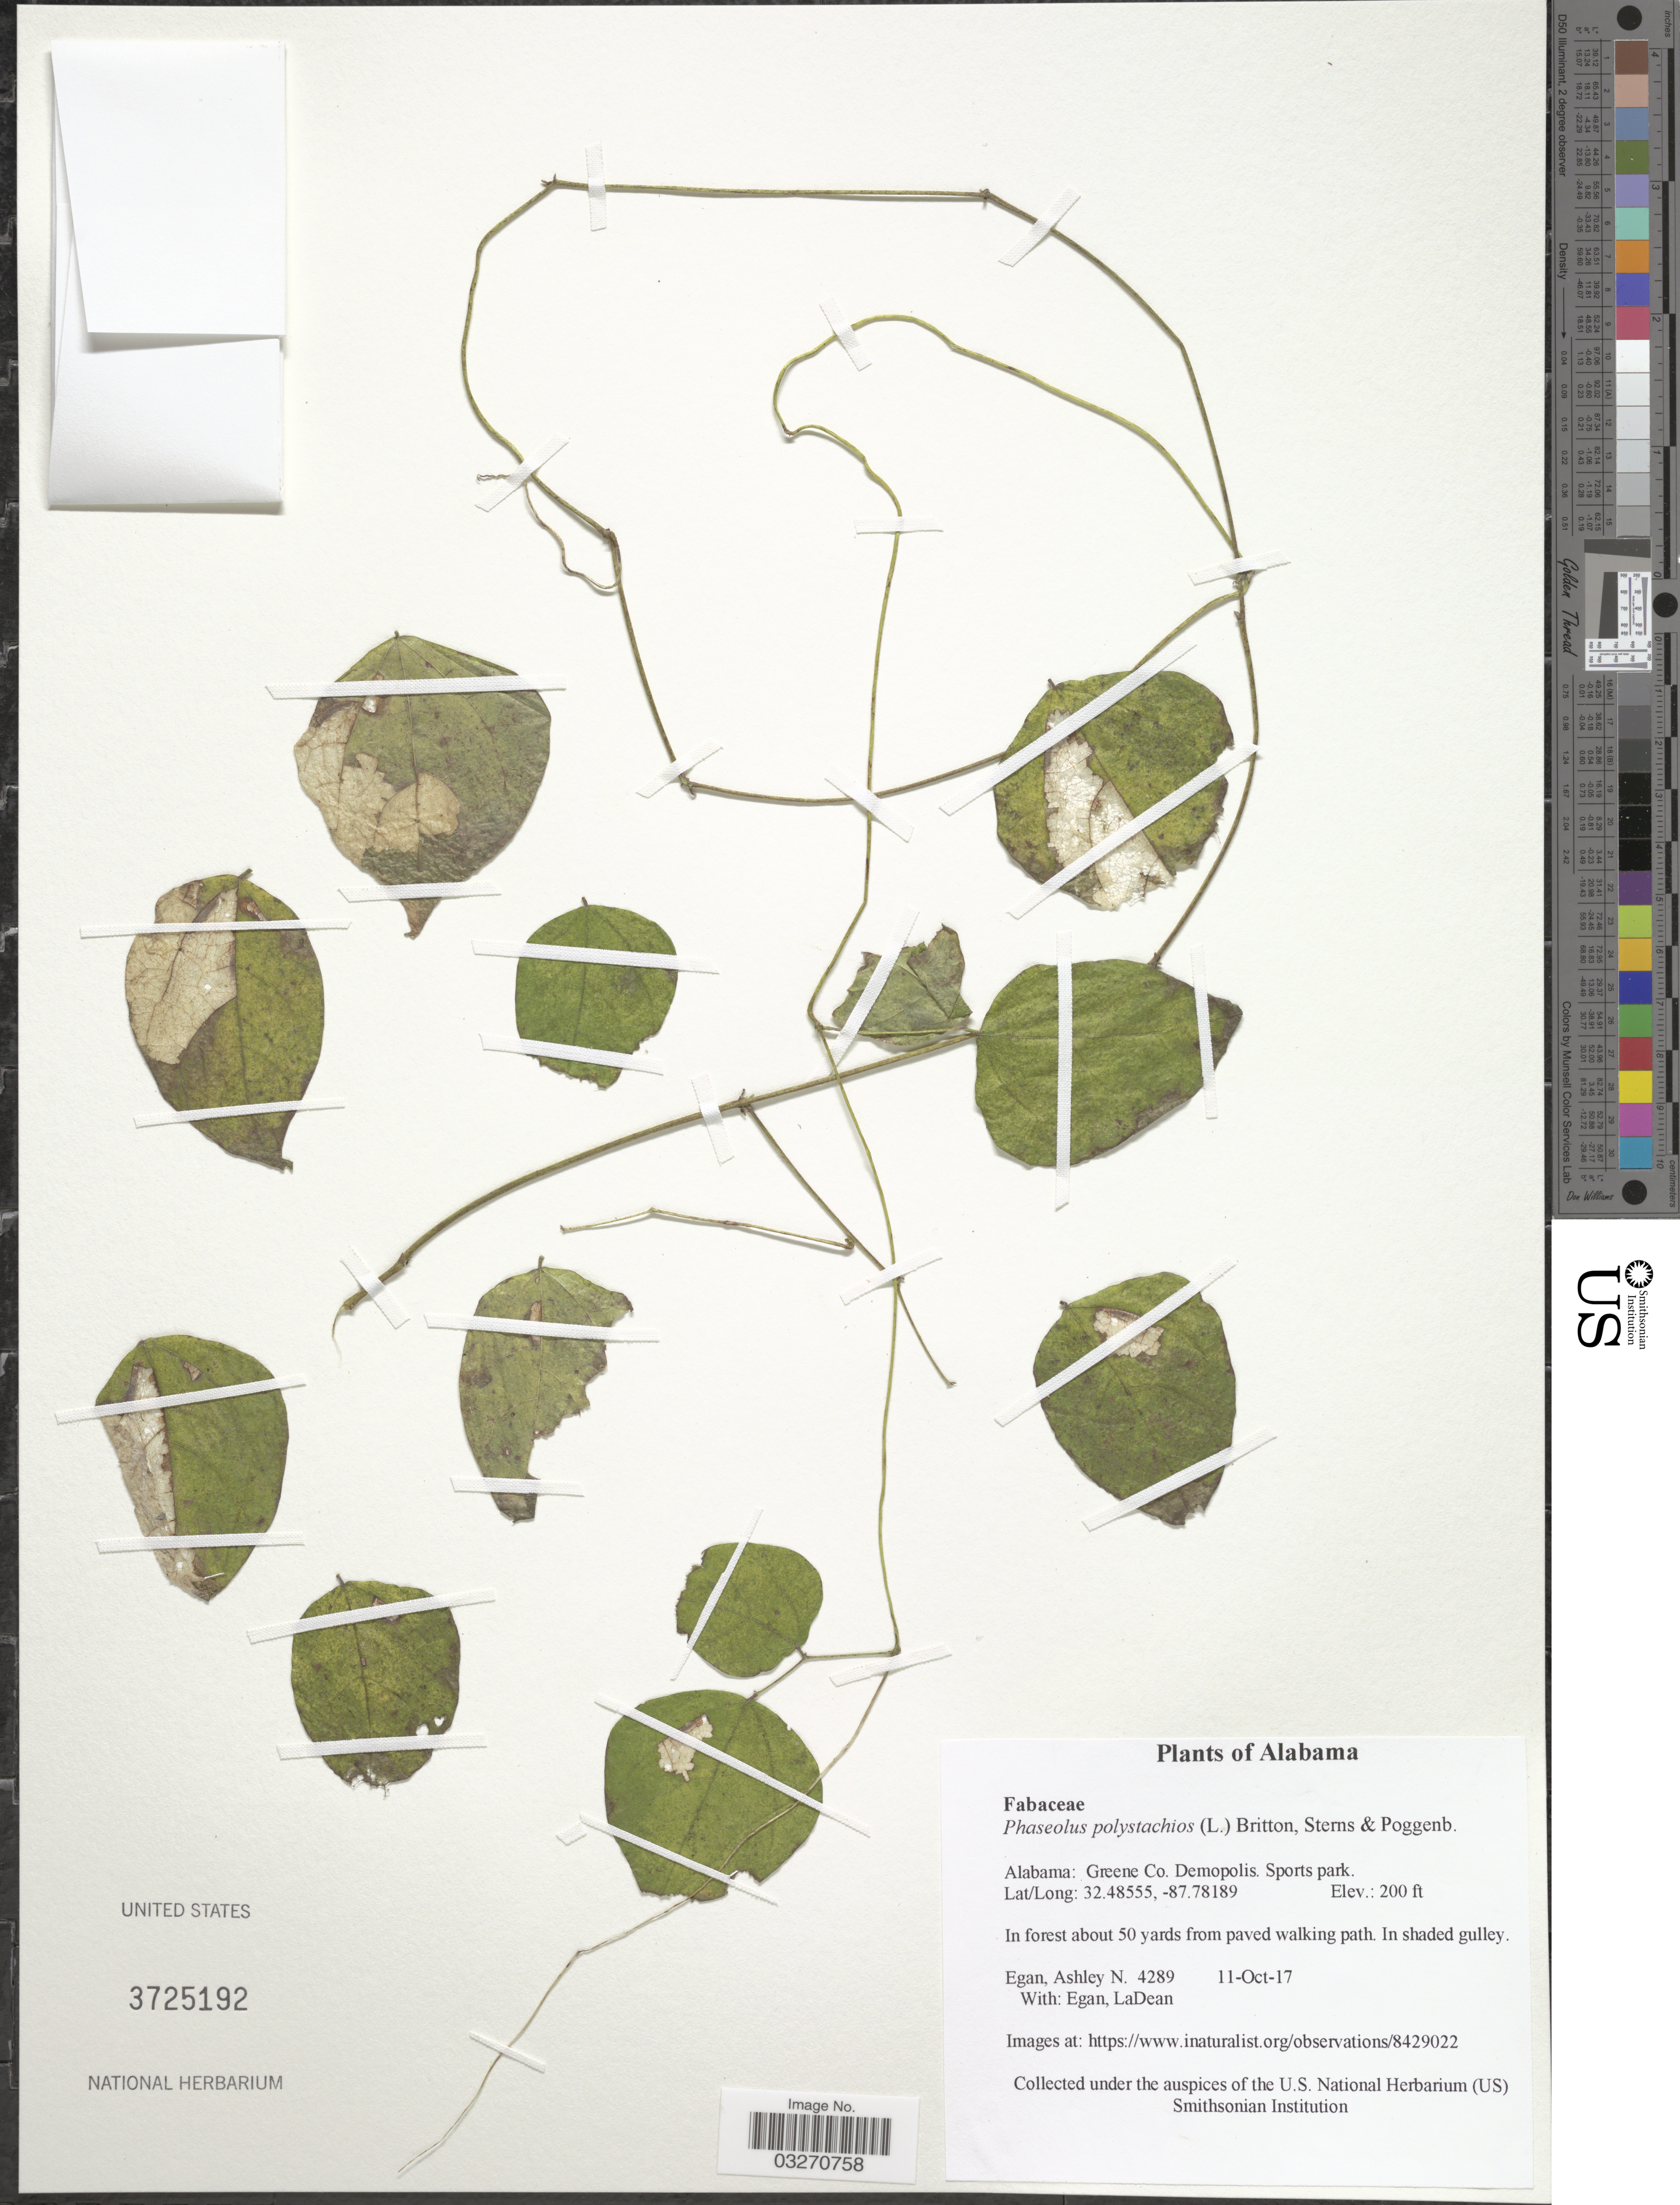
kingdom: Plantae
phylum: Tracheophyta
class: Magnoliopsida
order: Fabales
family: Fabaceae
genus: Phaseolus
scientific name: Phaseolus polystachios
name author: (L.) Britton, Stearns & Poggenb.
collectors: A. N. Egan & L. Egan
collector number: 4289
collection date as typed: Transcribed d/m/y: 11/10/17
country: United States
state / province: Alabama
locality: Greene Co. Demopolis. Sports park.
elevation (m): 61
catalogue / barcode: US 3725192